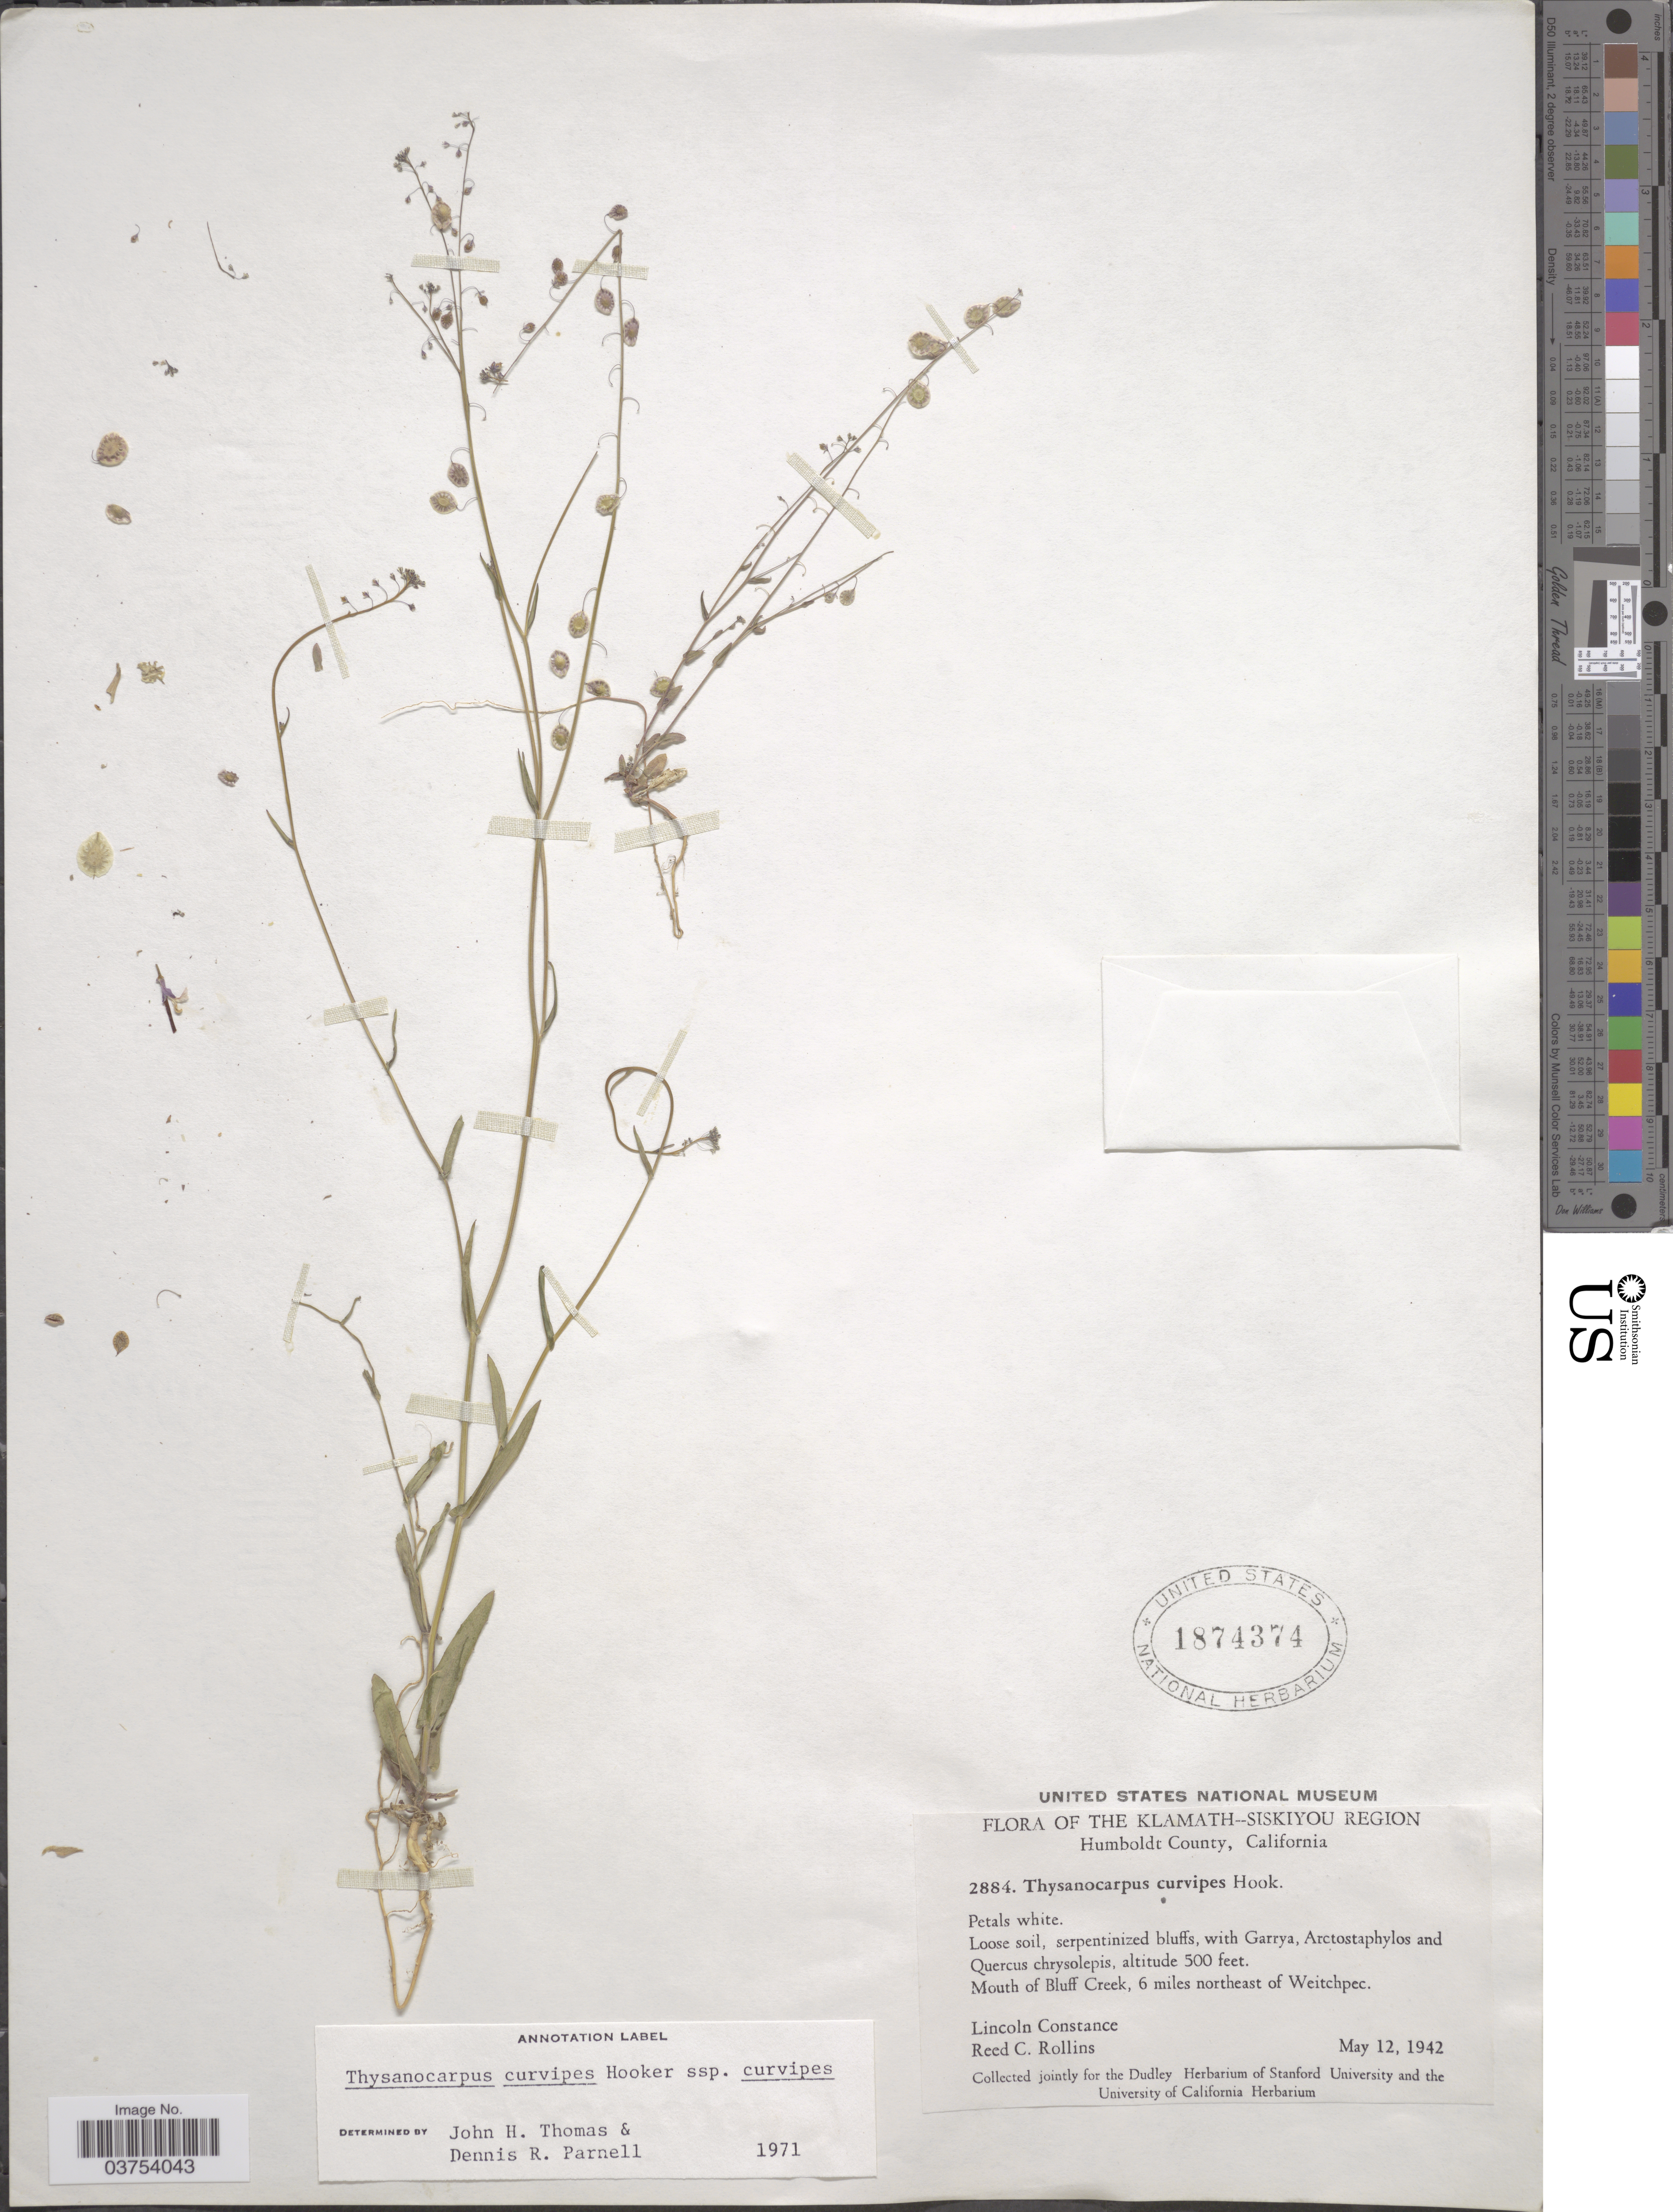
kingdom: Plantae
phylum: Tracheophyta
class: Magnoliopsida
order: Brassicales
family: Brassicaceae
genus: Thysanocarpus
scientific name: Thysanocarpus curvipes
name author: Hook.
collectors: L. Constance & R. C. Rollins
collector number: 2884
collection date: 1942-05-12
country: United States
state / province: California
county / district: Humboldt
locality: The Klamath-Siskiyou Region. Humboldt County. Mouth of Bluff Creek, 6 miles northeast of Weitchpec.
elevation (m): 152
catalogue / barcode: US 1874374